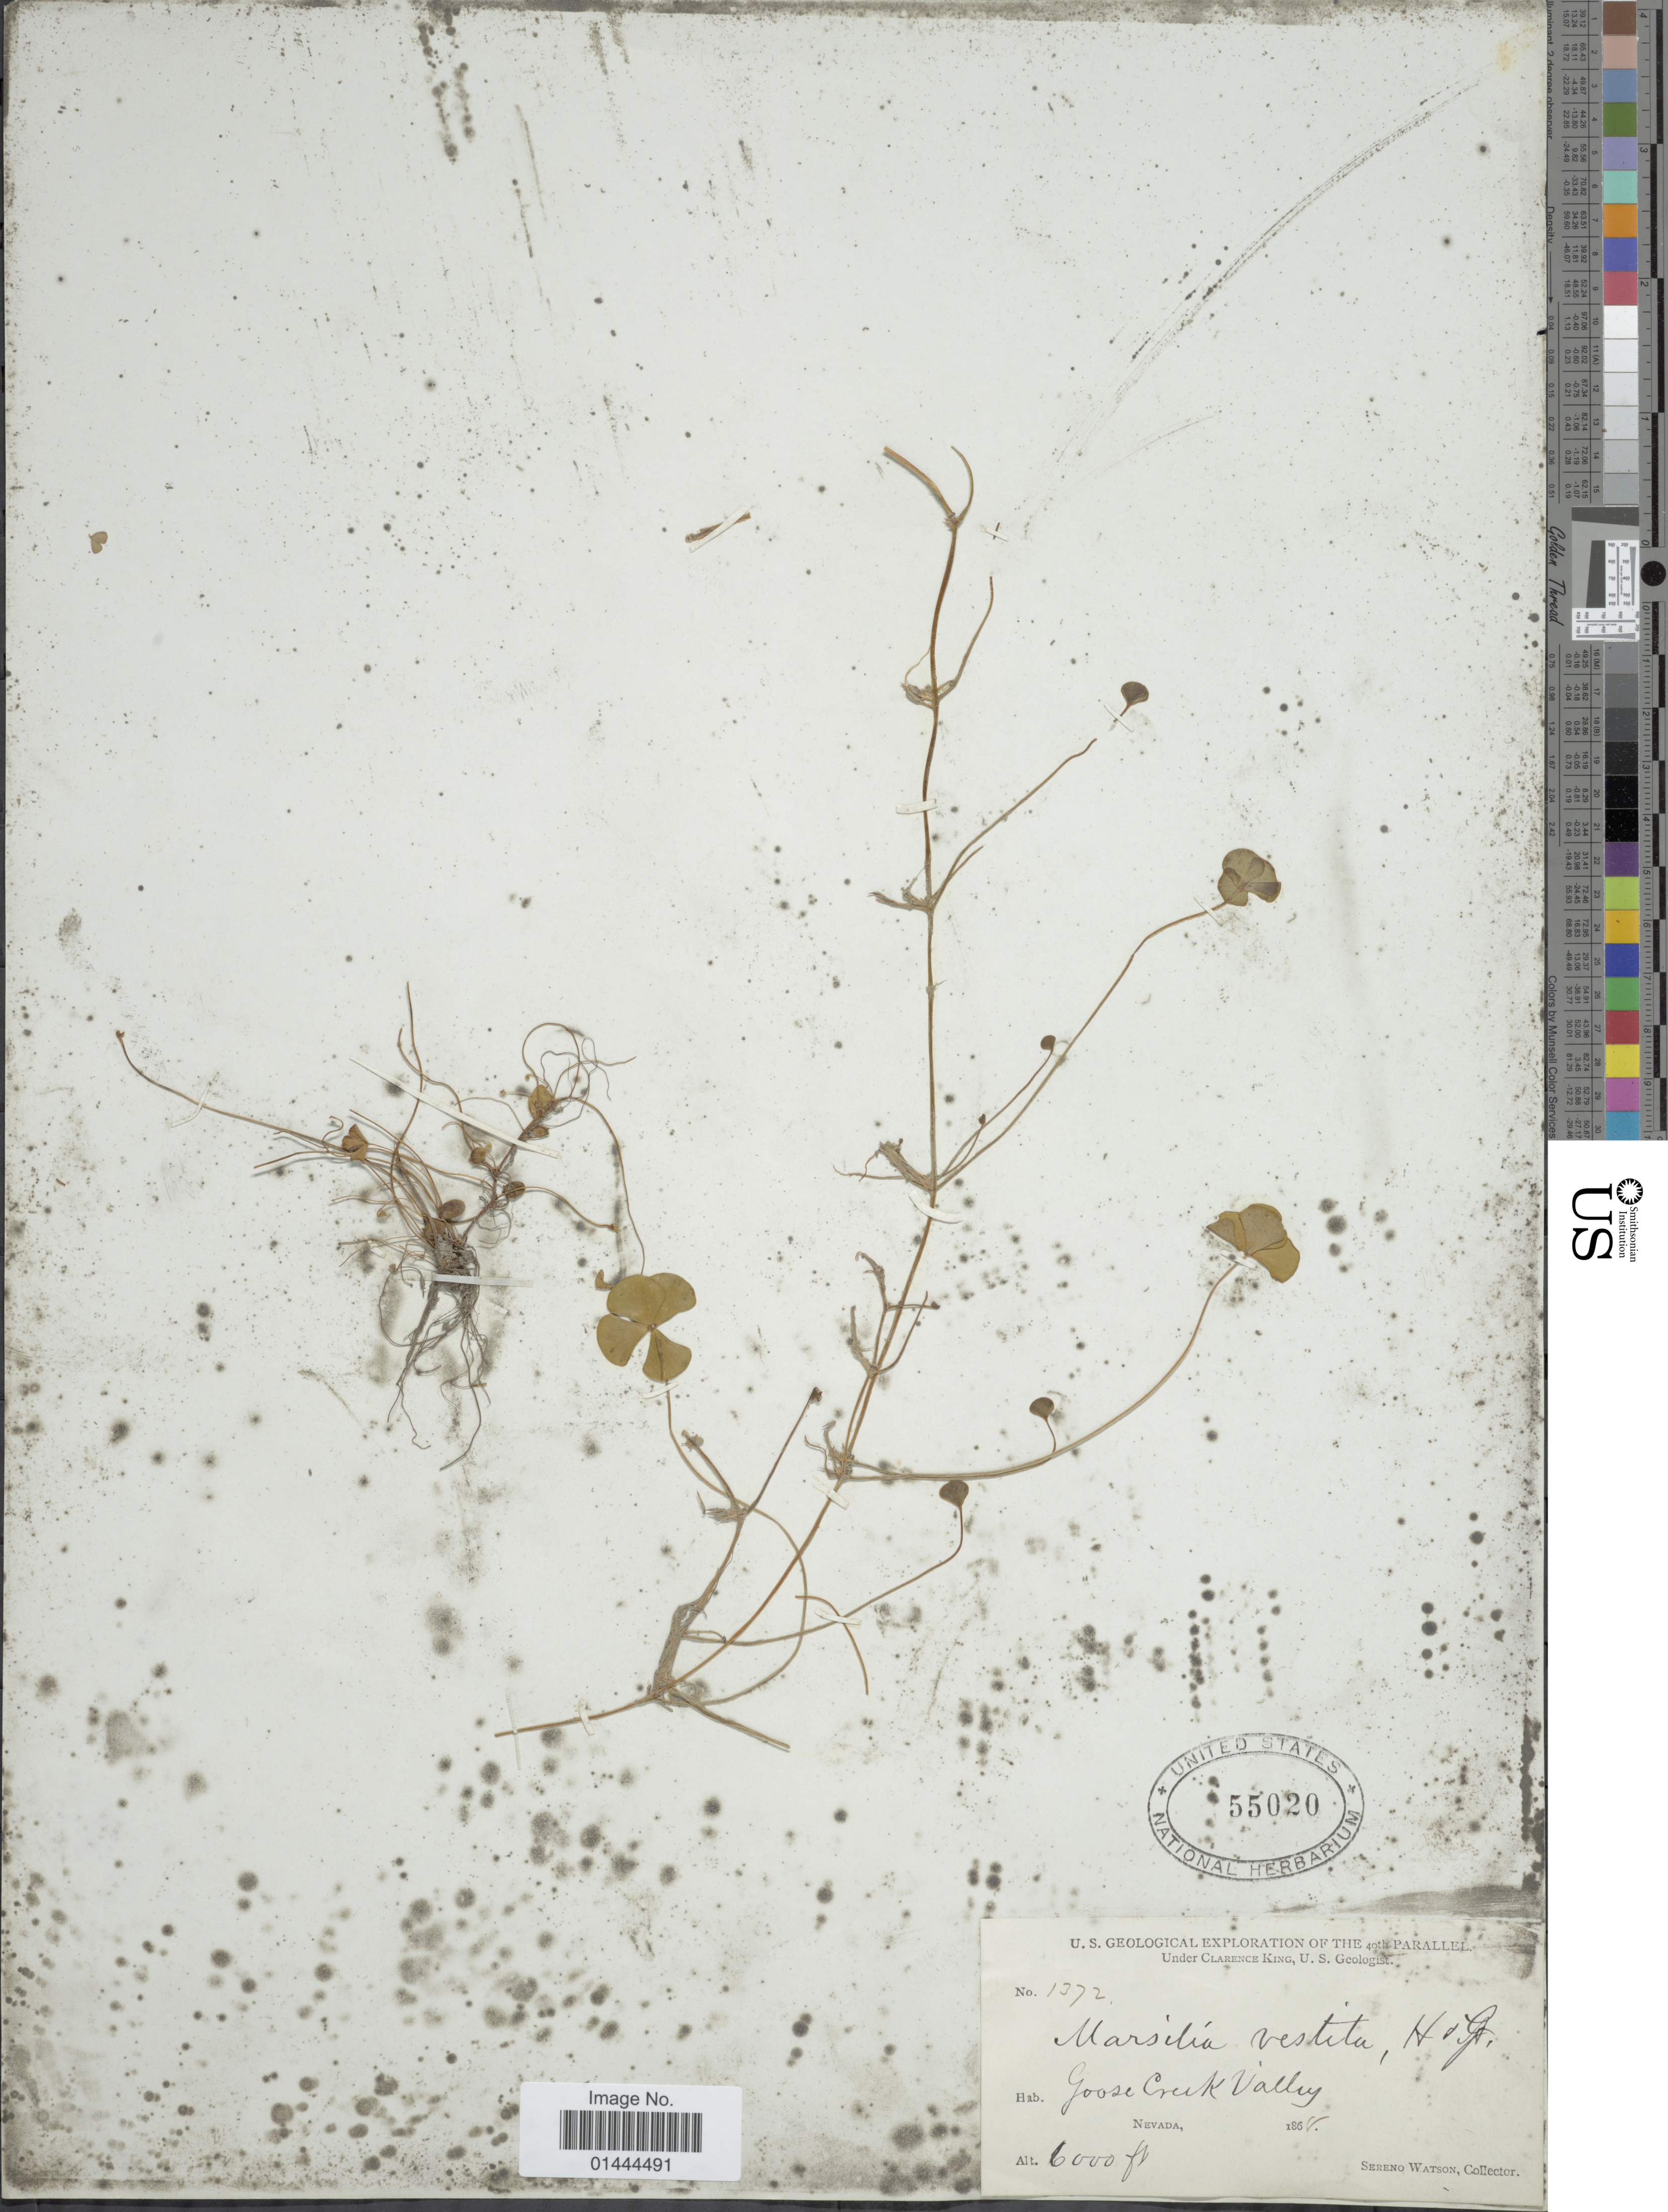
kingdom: Plantae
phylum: Tracheophyta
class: Polypodiopsida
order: Salviniales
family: Marsileaceae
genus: Marsilea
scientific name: Marsilea vestita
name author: Hook. & Grev.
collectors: S. Watson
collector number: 1372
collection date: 1864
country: United States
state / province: Nevada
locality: Goose Creek Valley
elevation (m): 1829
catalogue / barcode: US 55020